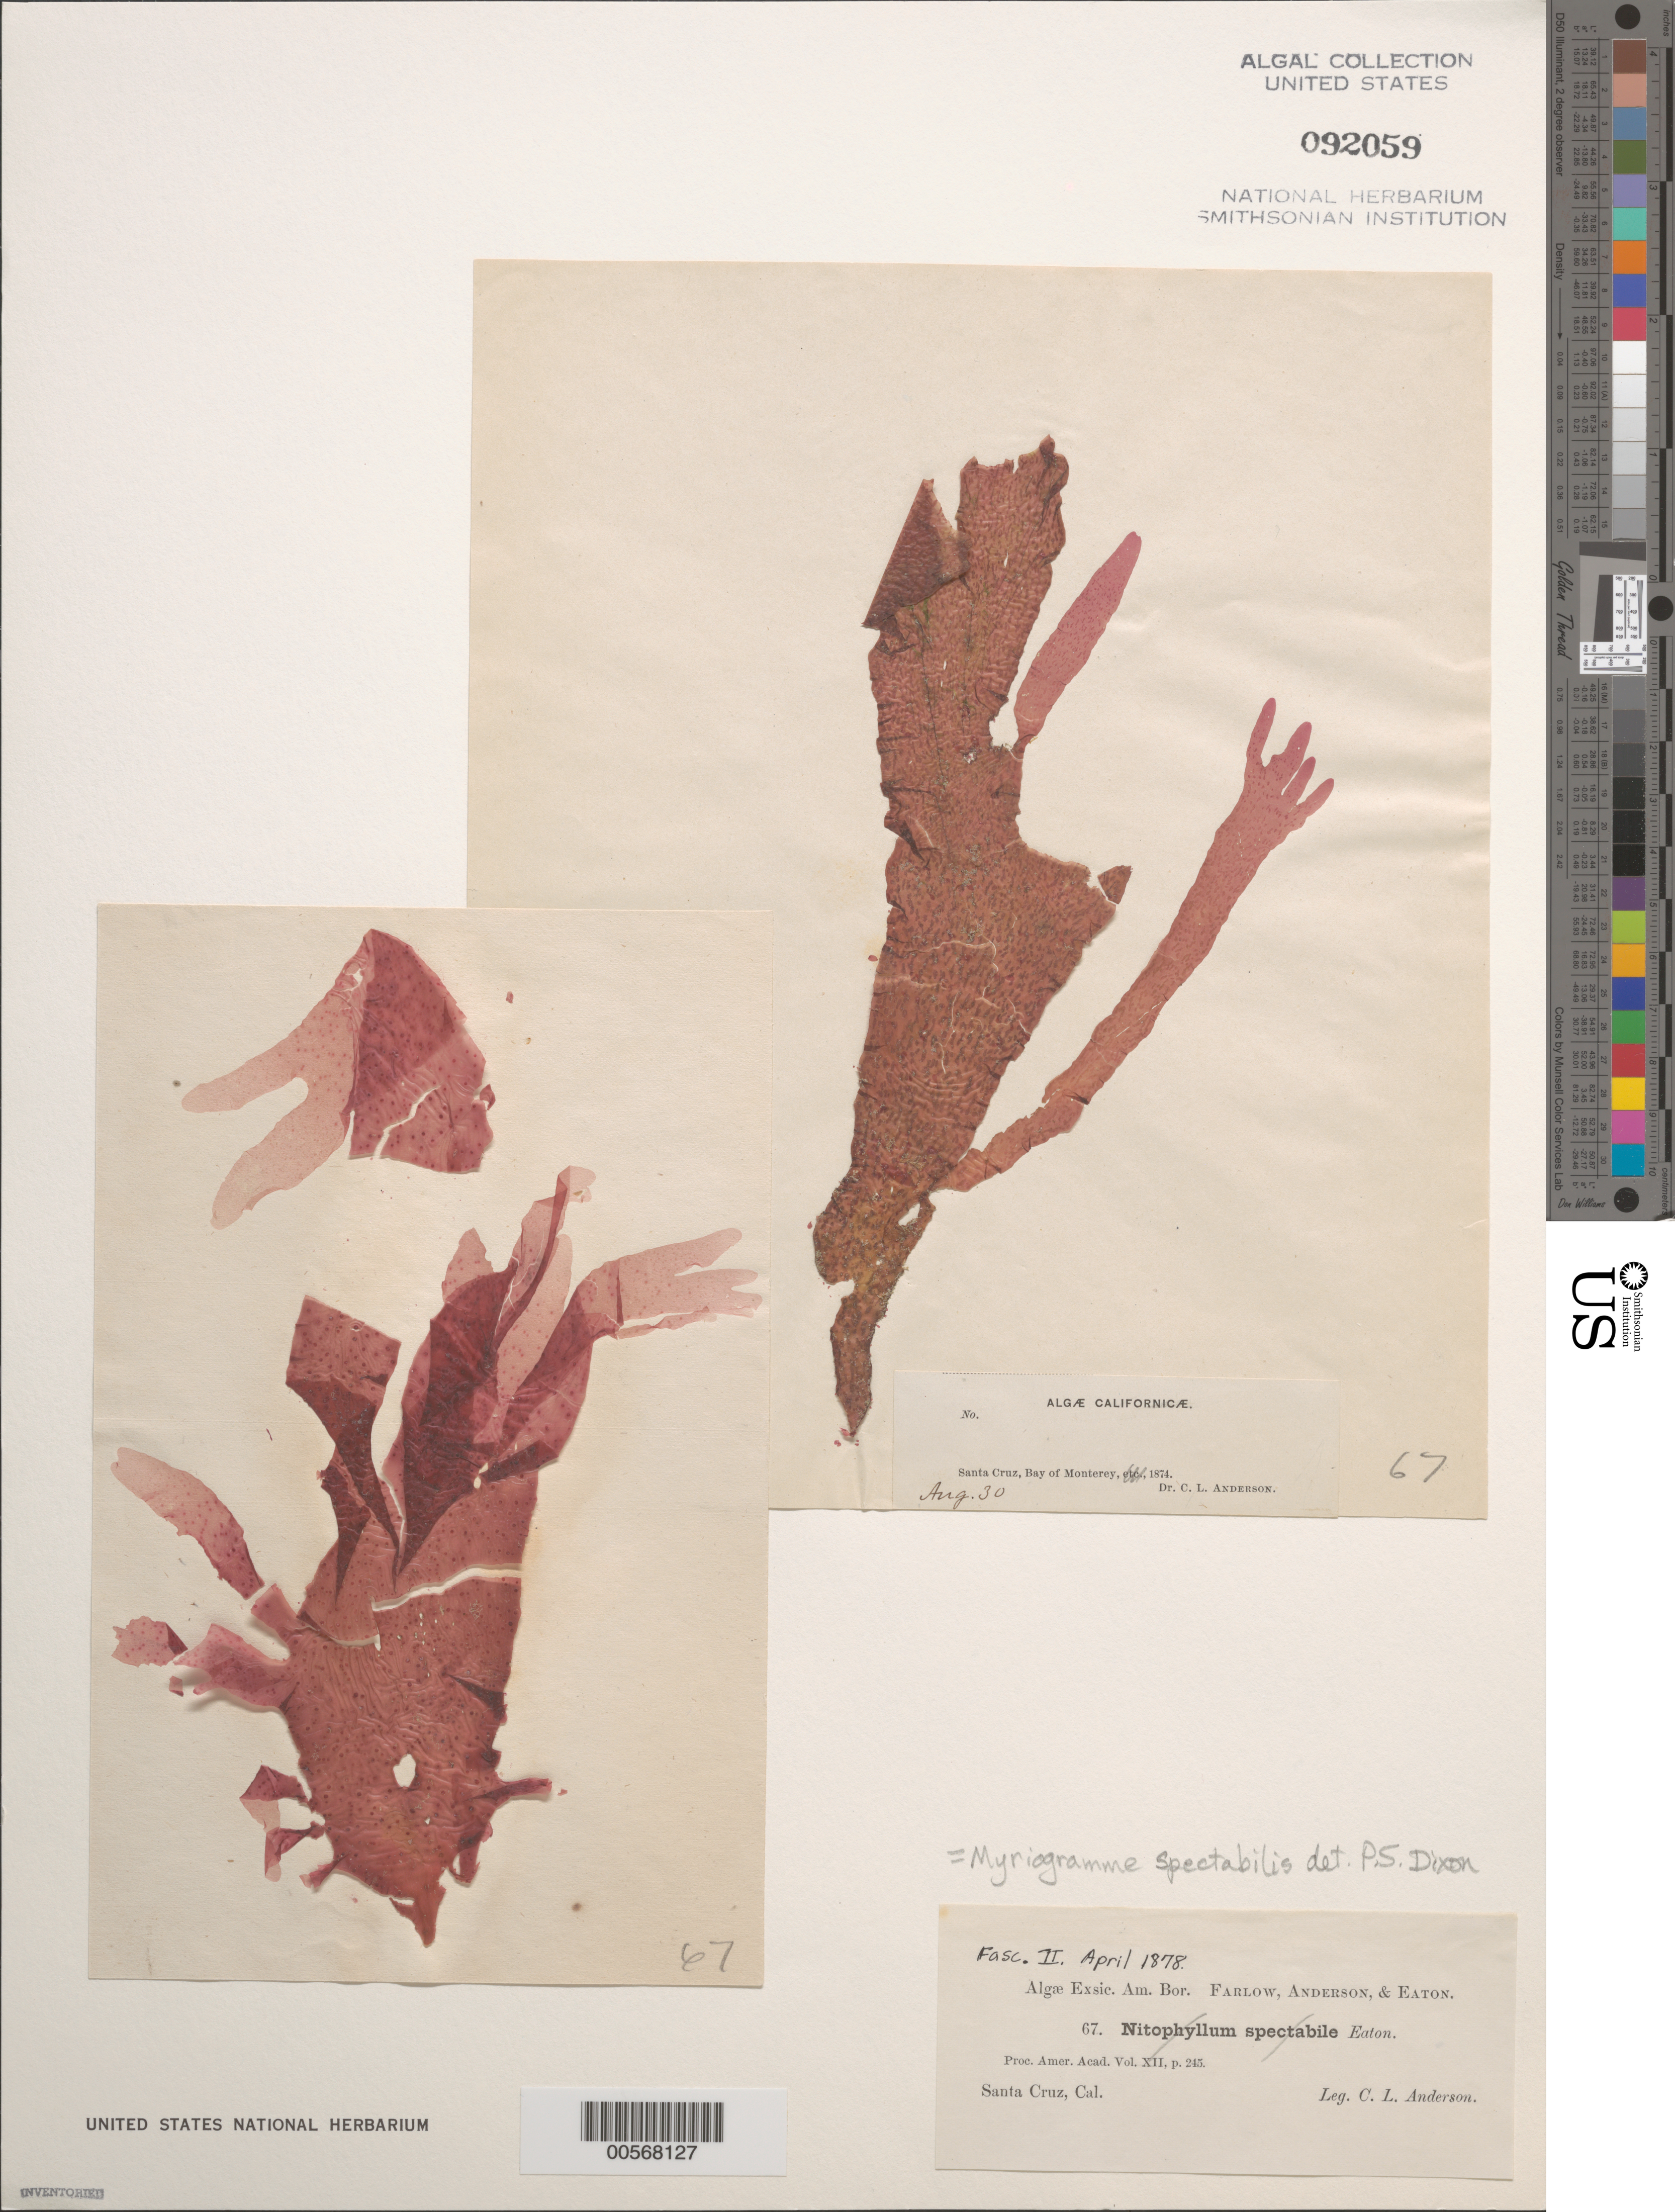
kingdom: Plantae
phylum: Rhodophyta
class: Florideophyceae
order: Ceramiales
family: Delesseriaceae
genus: Myriogramme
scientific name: Myriogramme spectabilis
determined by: Dixon, P. S.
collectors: C. L. Anderson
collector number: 67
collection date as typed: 30 Aug 1874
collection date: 1874-08-30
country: United States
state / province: California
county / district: Santa Cruz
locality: Santa Cruz, Monterey Bay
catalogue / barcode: US 92059